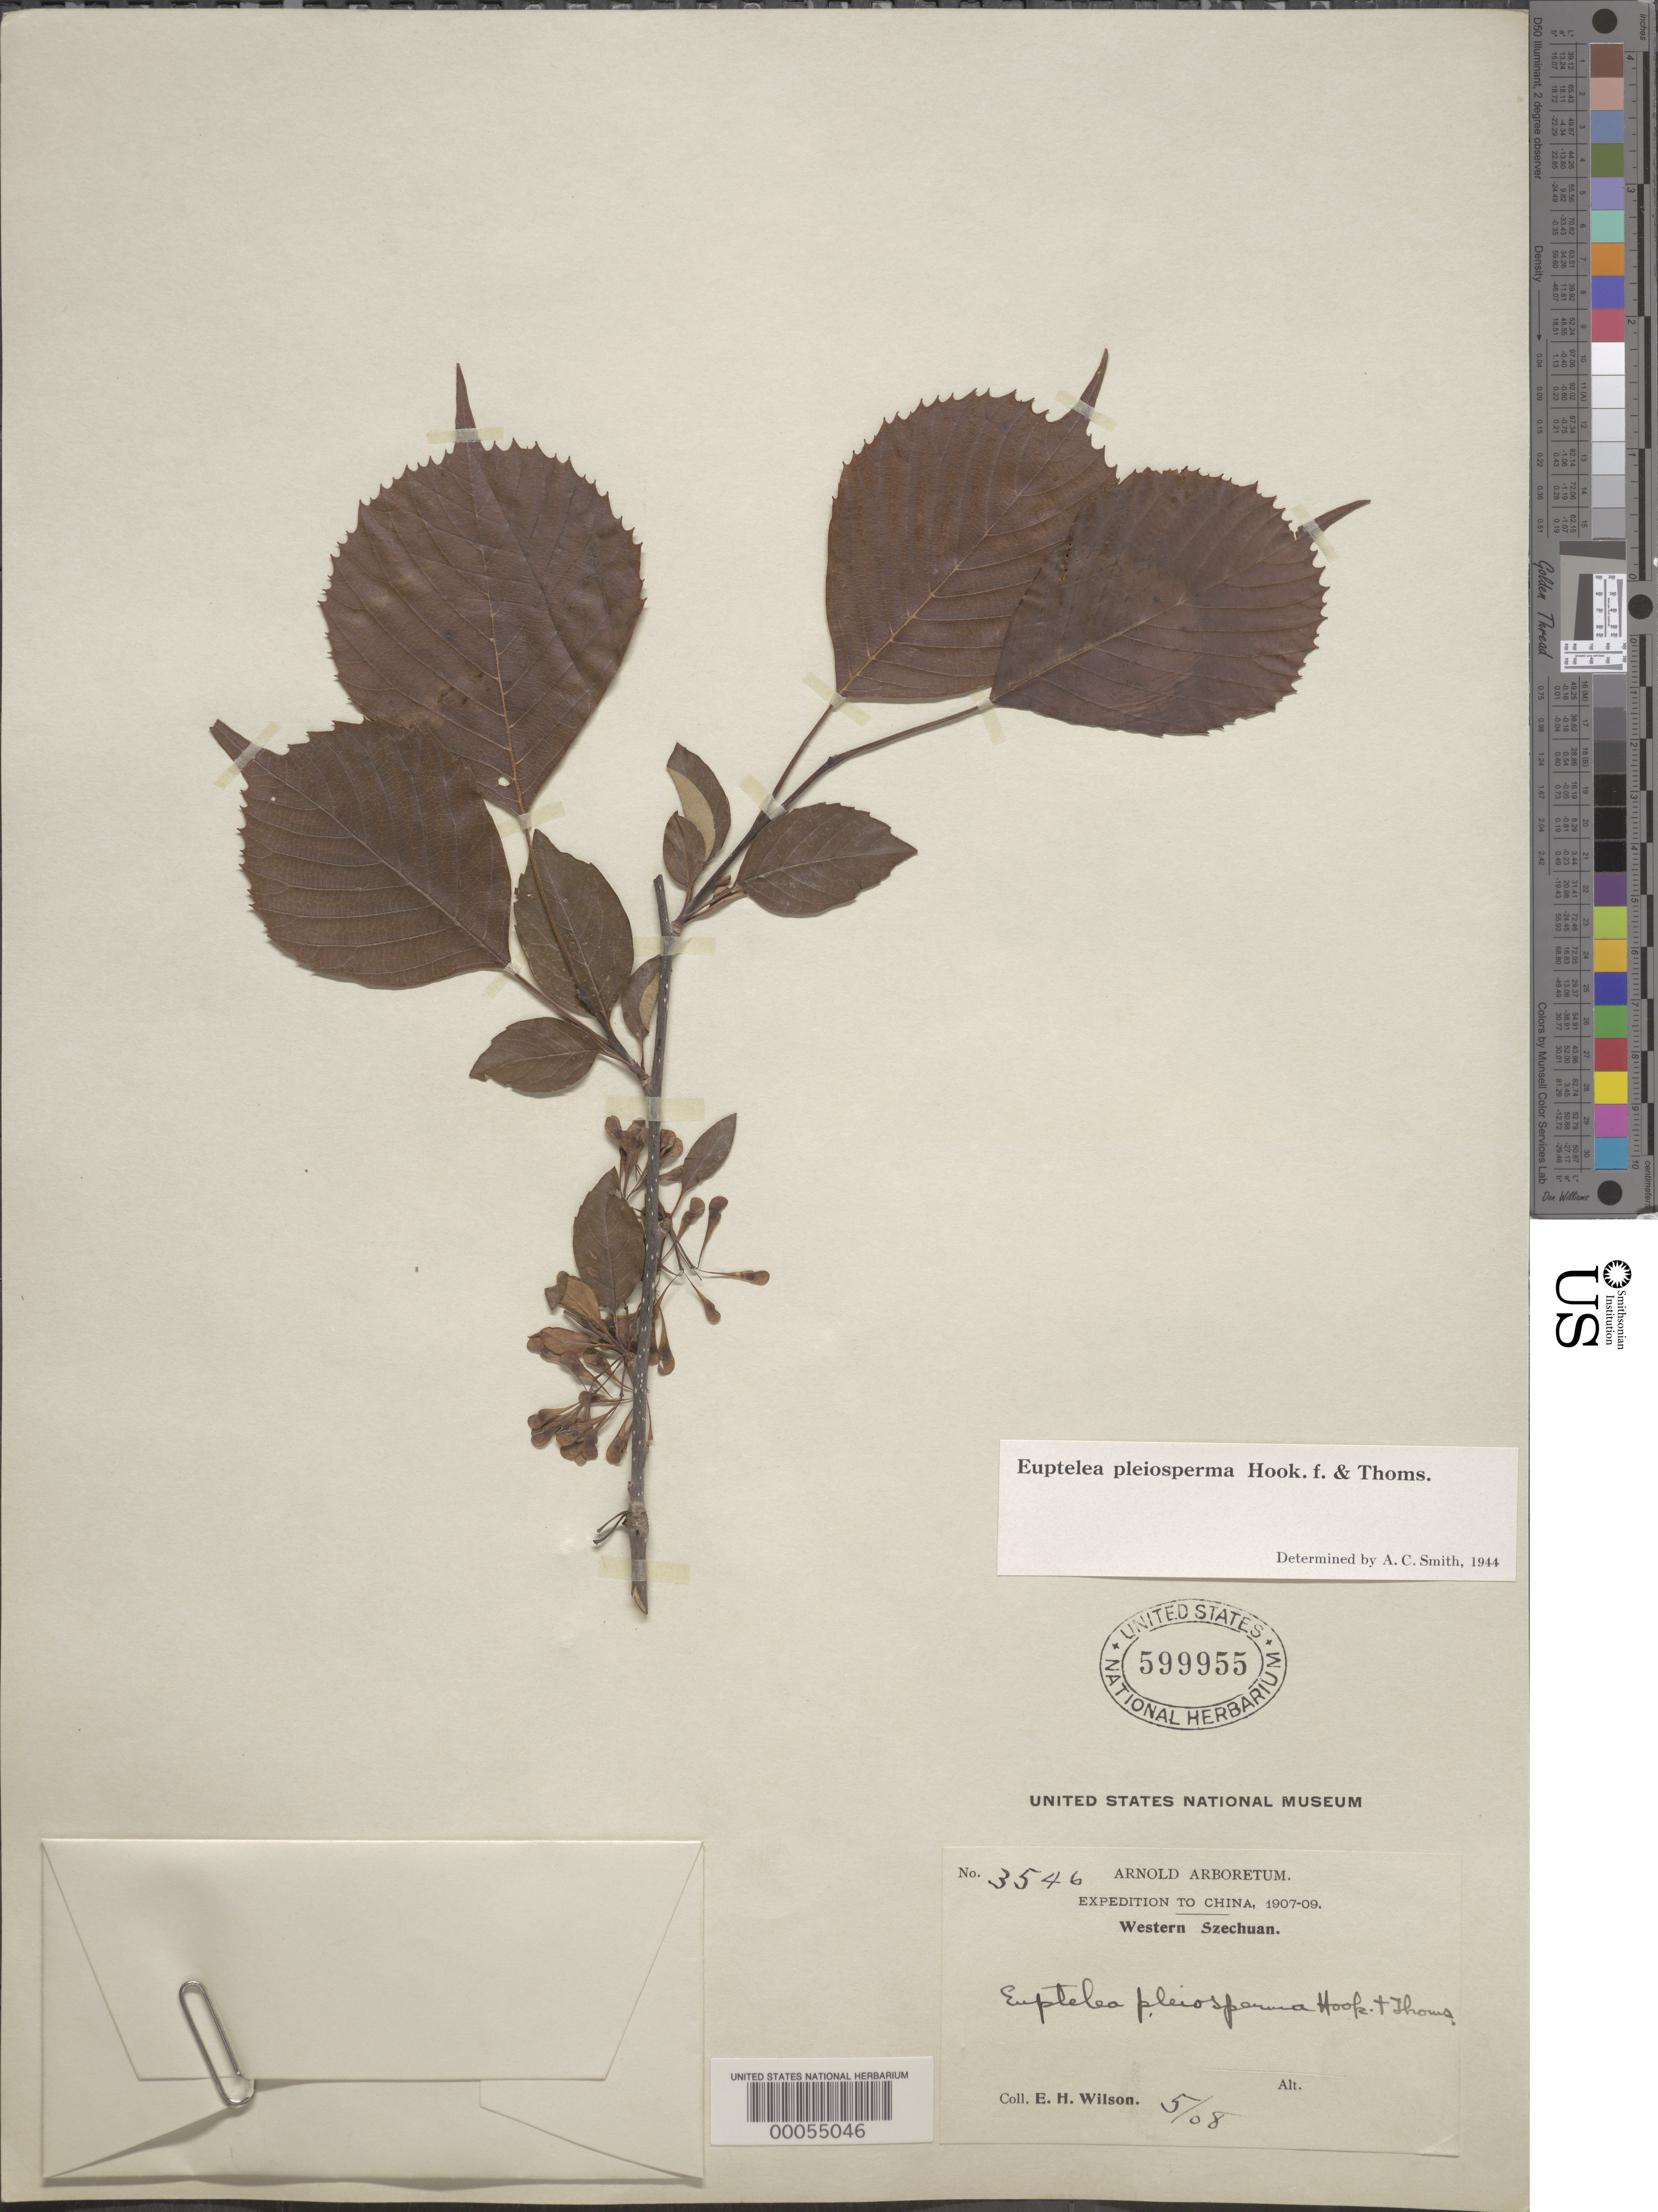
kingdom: Plantae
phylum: Tracheophyta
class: Magnoliopsida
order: Ranunculales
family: Eupteleaceae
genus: Euptelea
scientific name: Euptelea pleiosperma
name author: Hook. f. & Thomson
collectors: E. H. Wilson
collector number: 3546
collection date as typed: May 1908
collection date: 1908-05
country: China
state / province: Sichuan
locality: Western szechuan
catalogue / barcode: US 599955